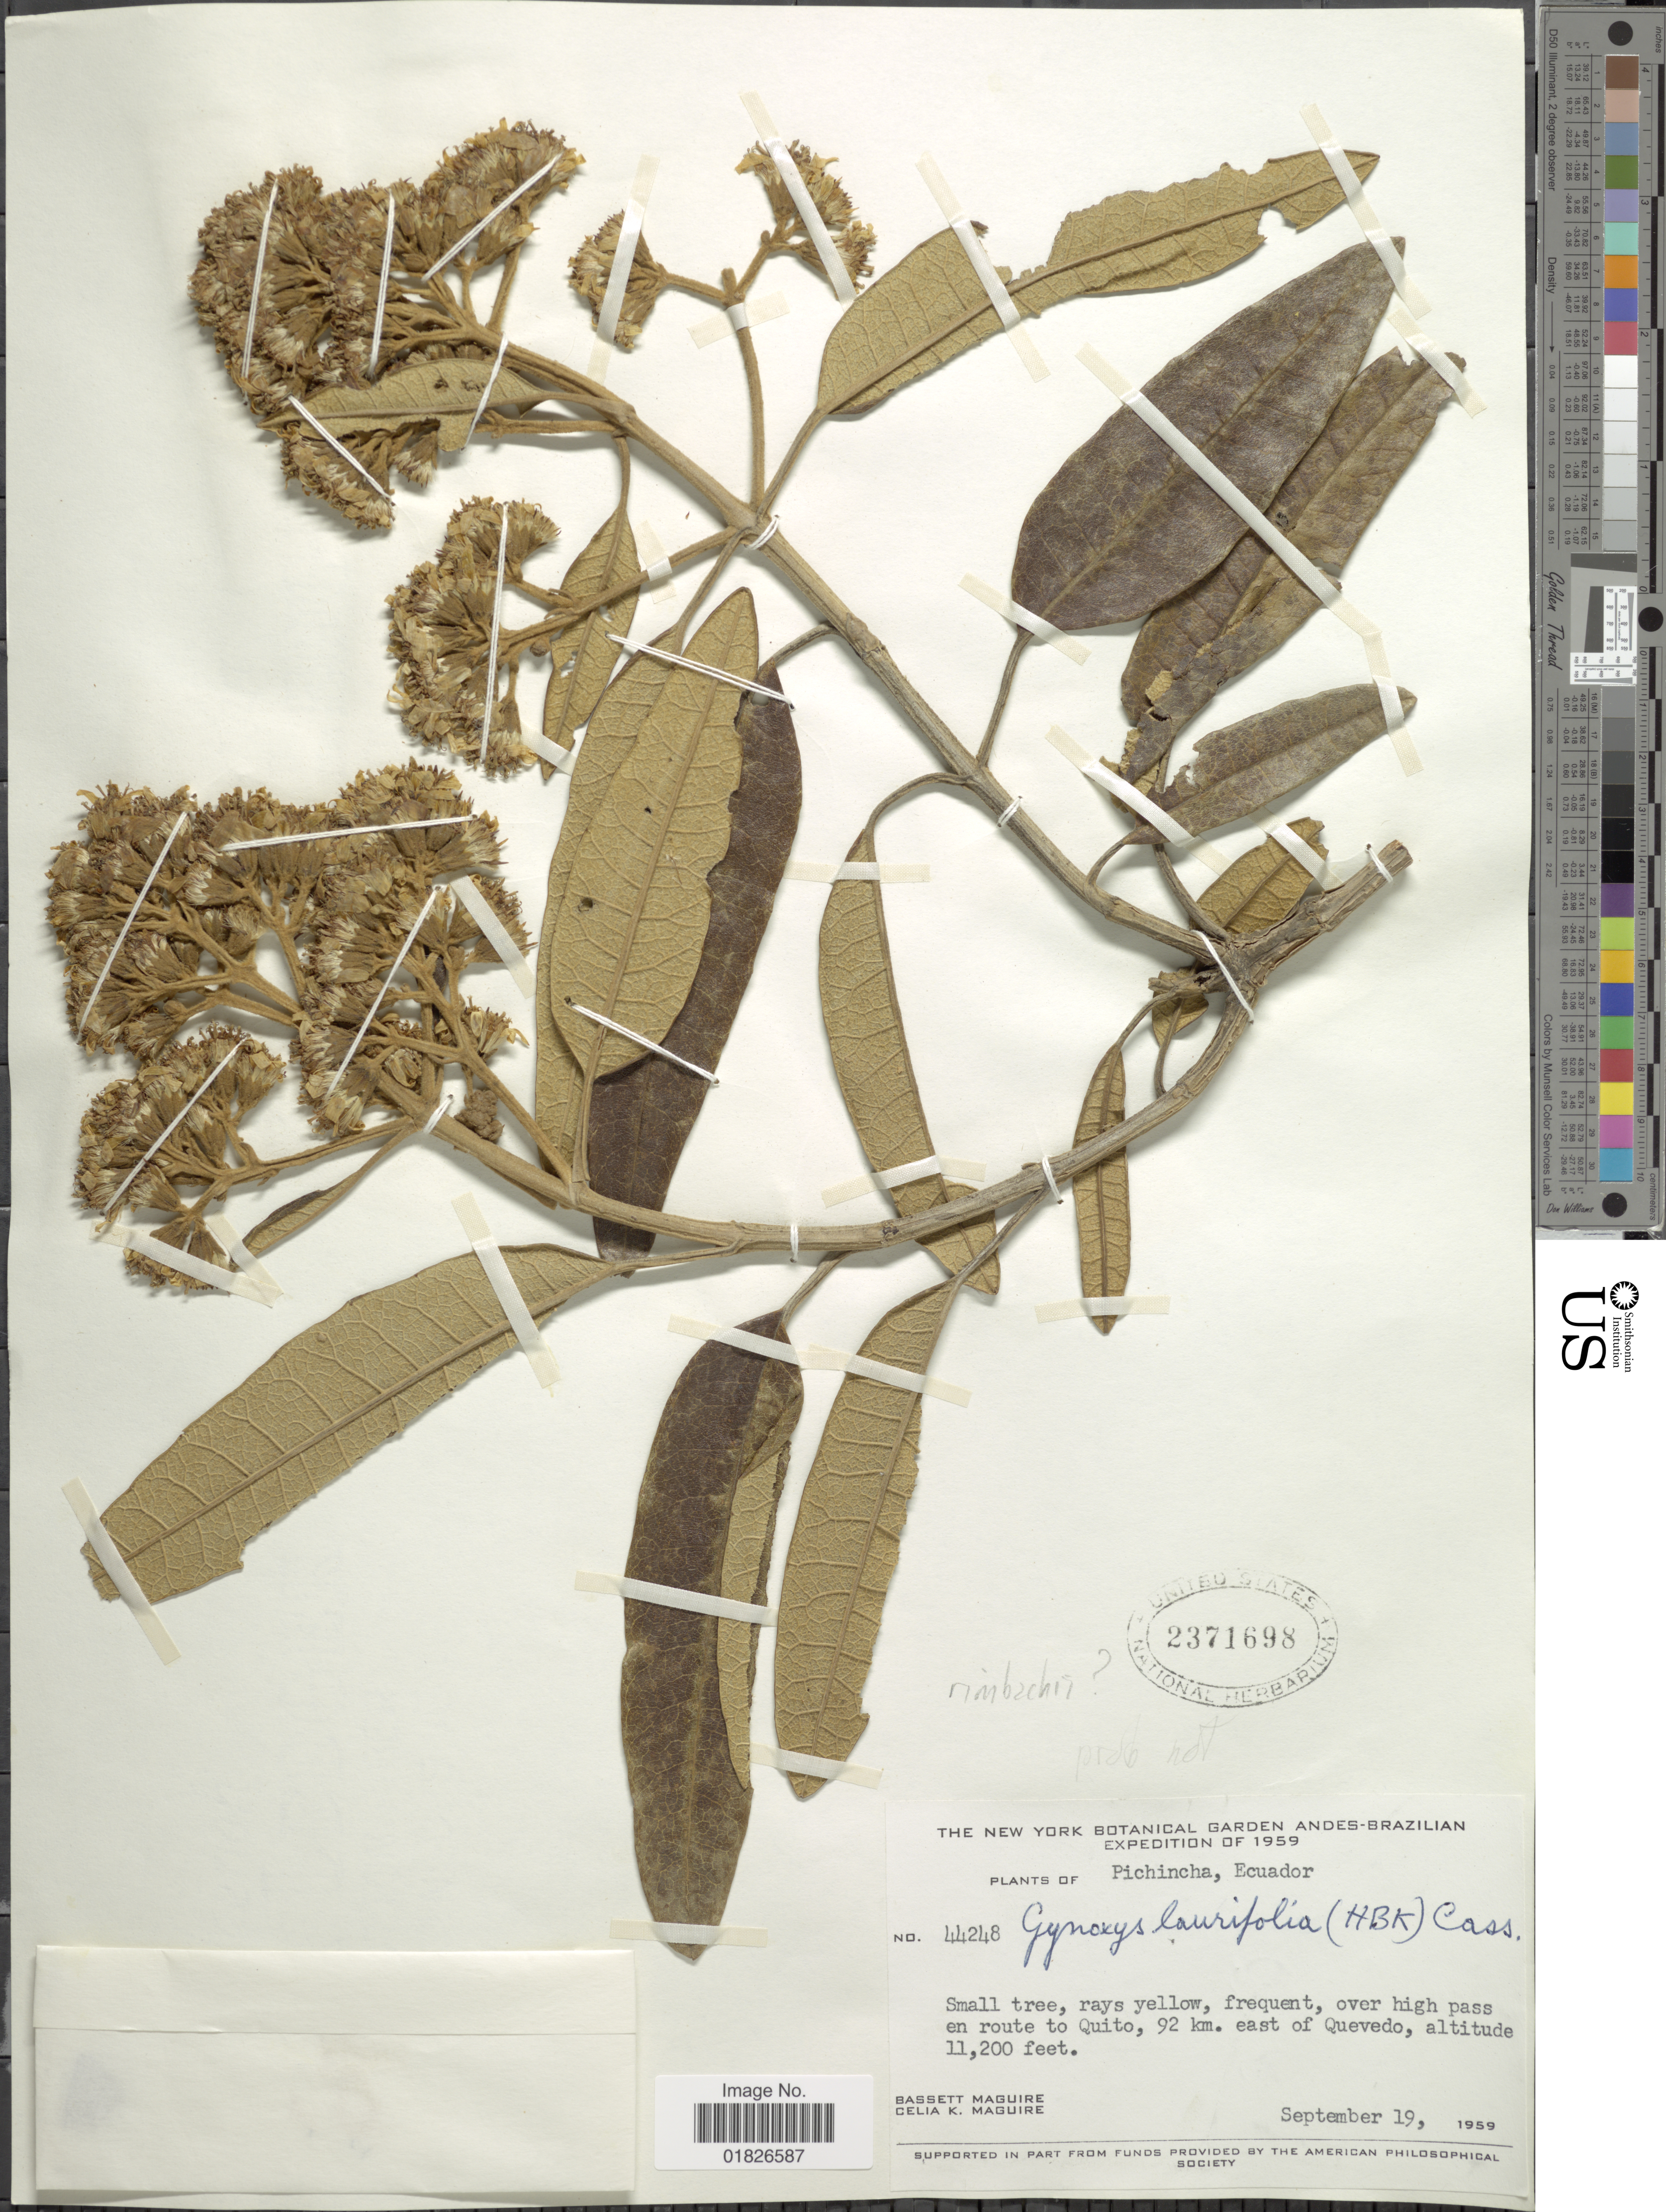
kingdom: Plantae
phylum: Tracheophyta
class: Magnoliopsida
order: Asterales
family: Asteraceae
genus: Nordenstamia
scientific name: Nordenstamia rimachiana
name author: (Cuatrec.) B. Nord.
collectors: B. Maguire & C. K. Maguire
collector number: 44248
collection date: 1959-09-19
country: Ecuador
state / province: Pichincha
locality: En route to Quito, 92 km east of Quevedo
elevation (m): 3414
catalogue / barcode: US 2371698